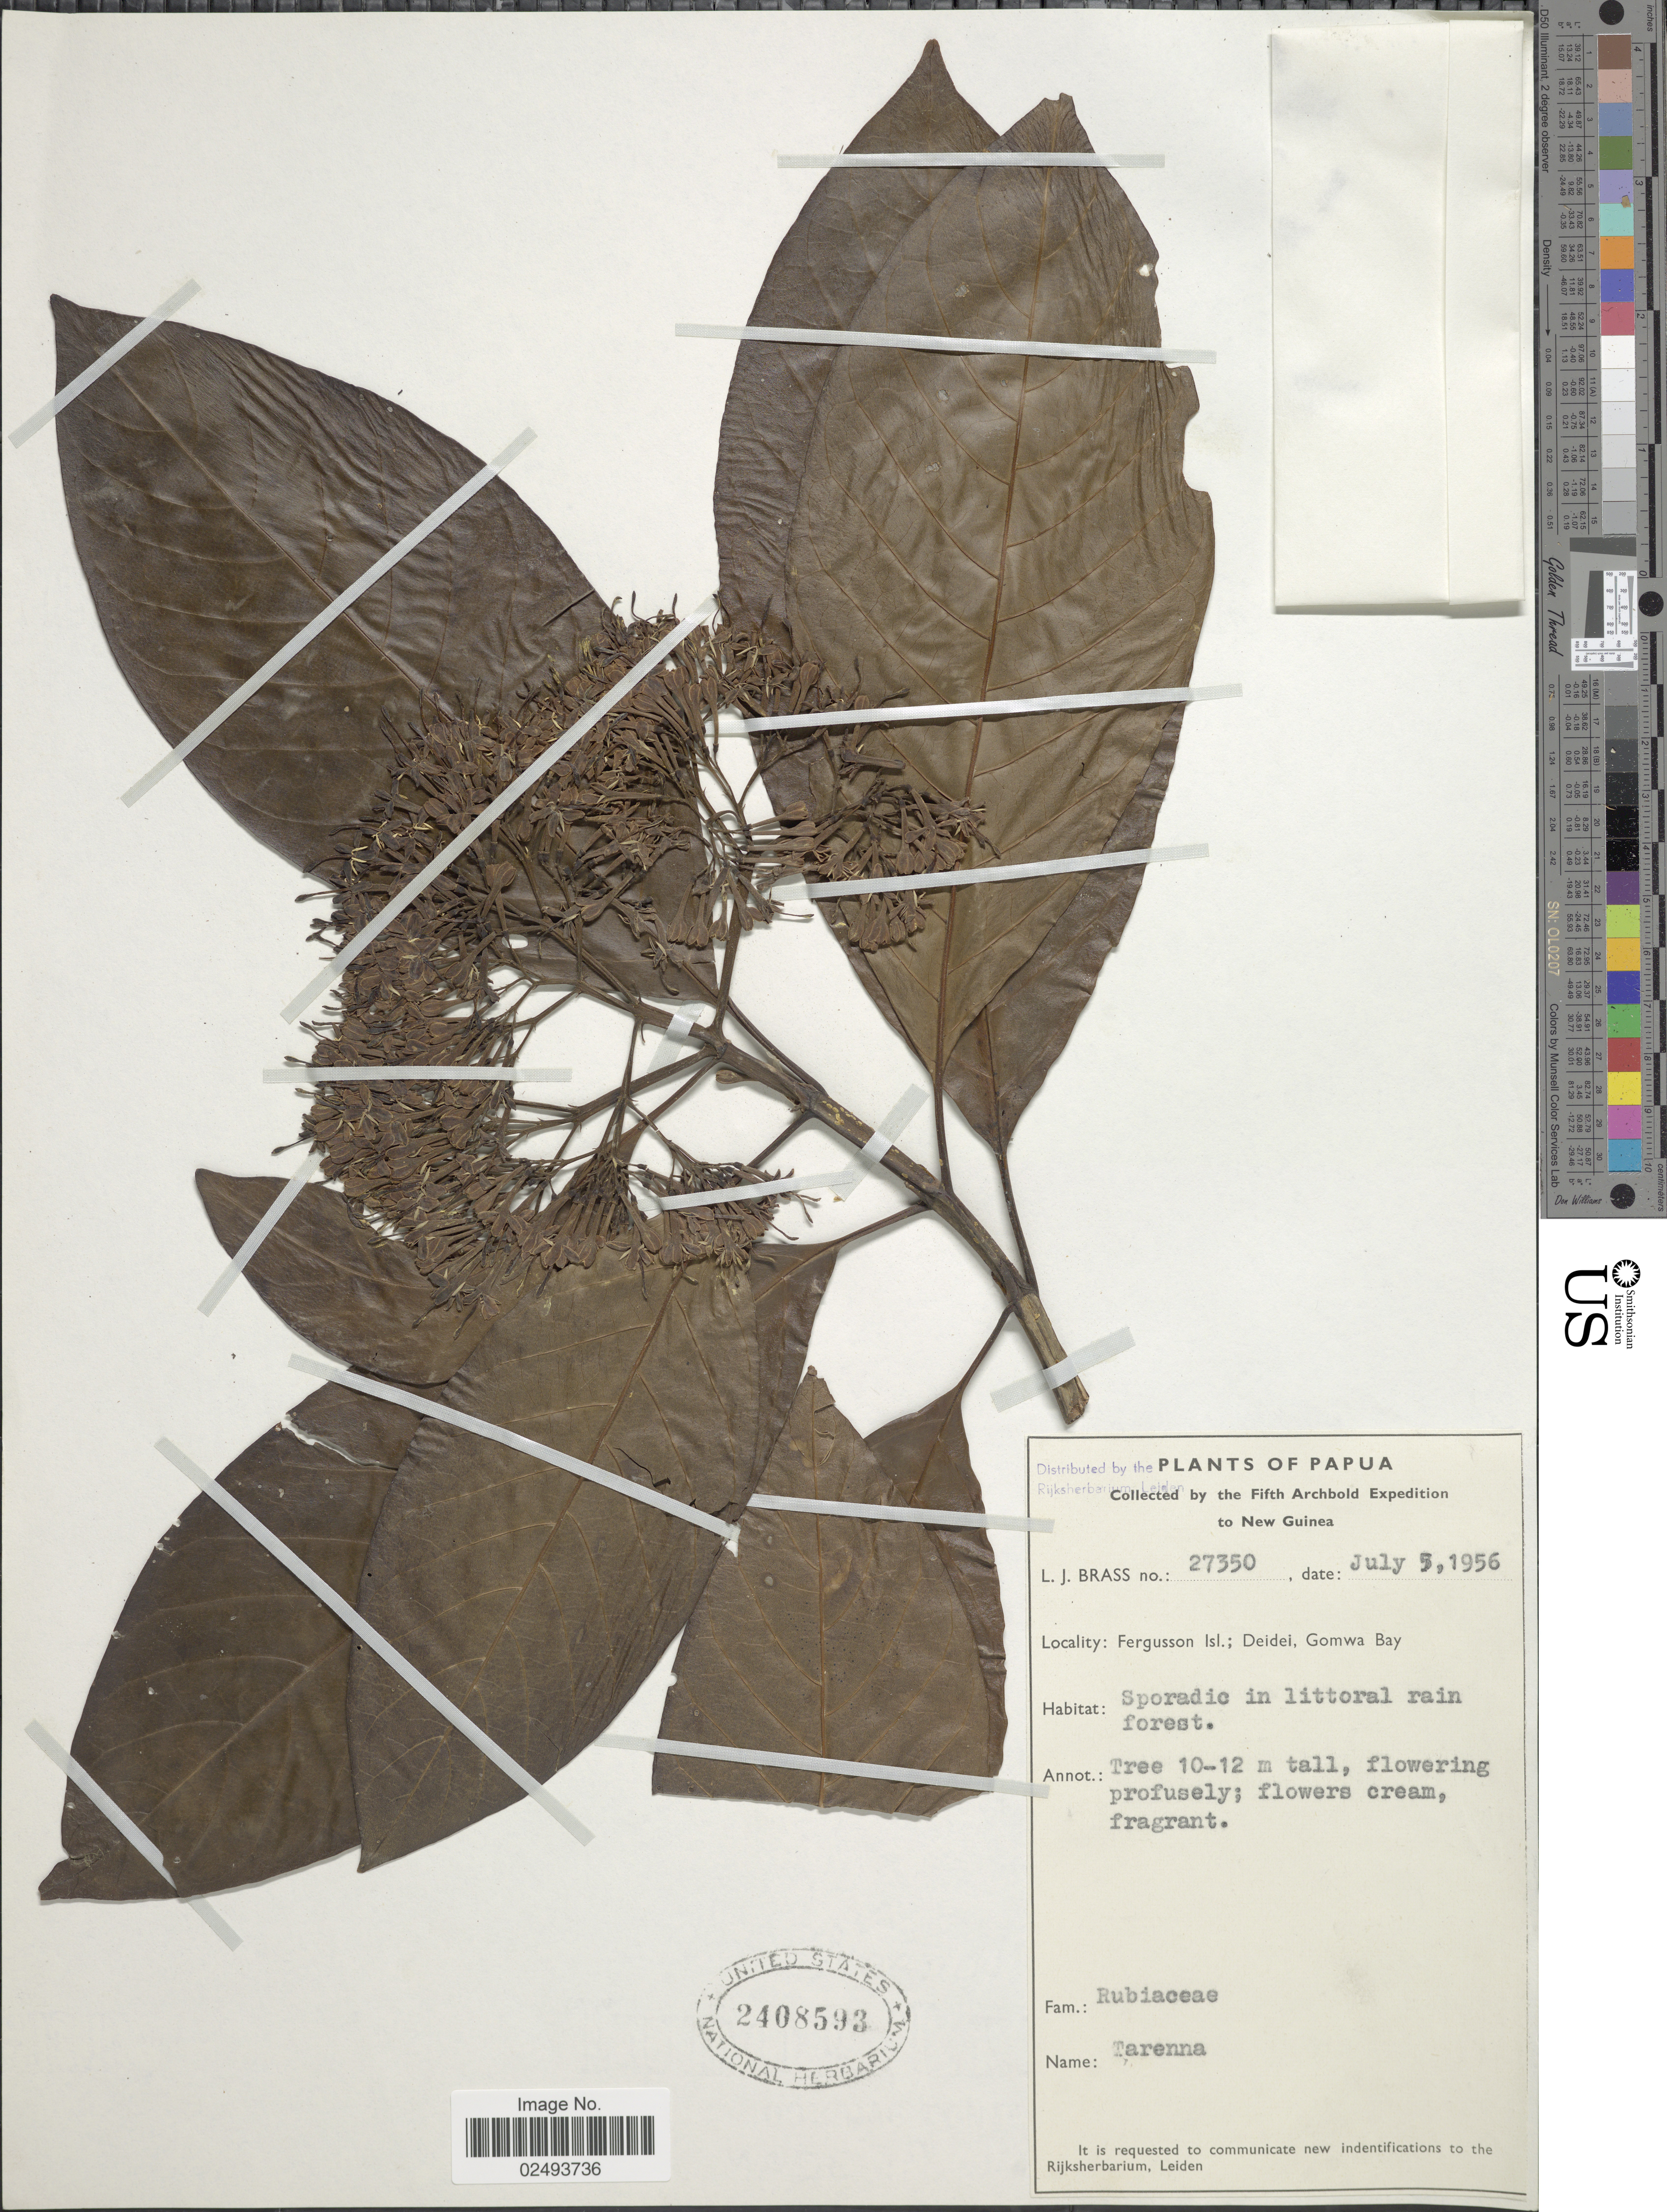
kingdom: Plantae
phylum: Tracheophyta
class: Magnoliopsida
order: Gentianales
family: Rubiaceae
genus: Tarenna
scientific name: Tarenna sp.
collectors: L. J. Brass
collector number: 27350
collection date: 1956-07-05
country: Papua New Guinea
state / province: Milne Bay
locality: Papua, Fergusson Isl.: Deidei, Gomwa Bay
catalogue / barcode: US 2408593